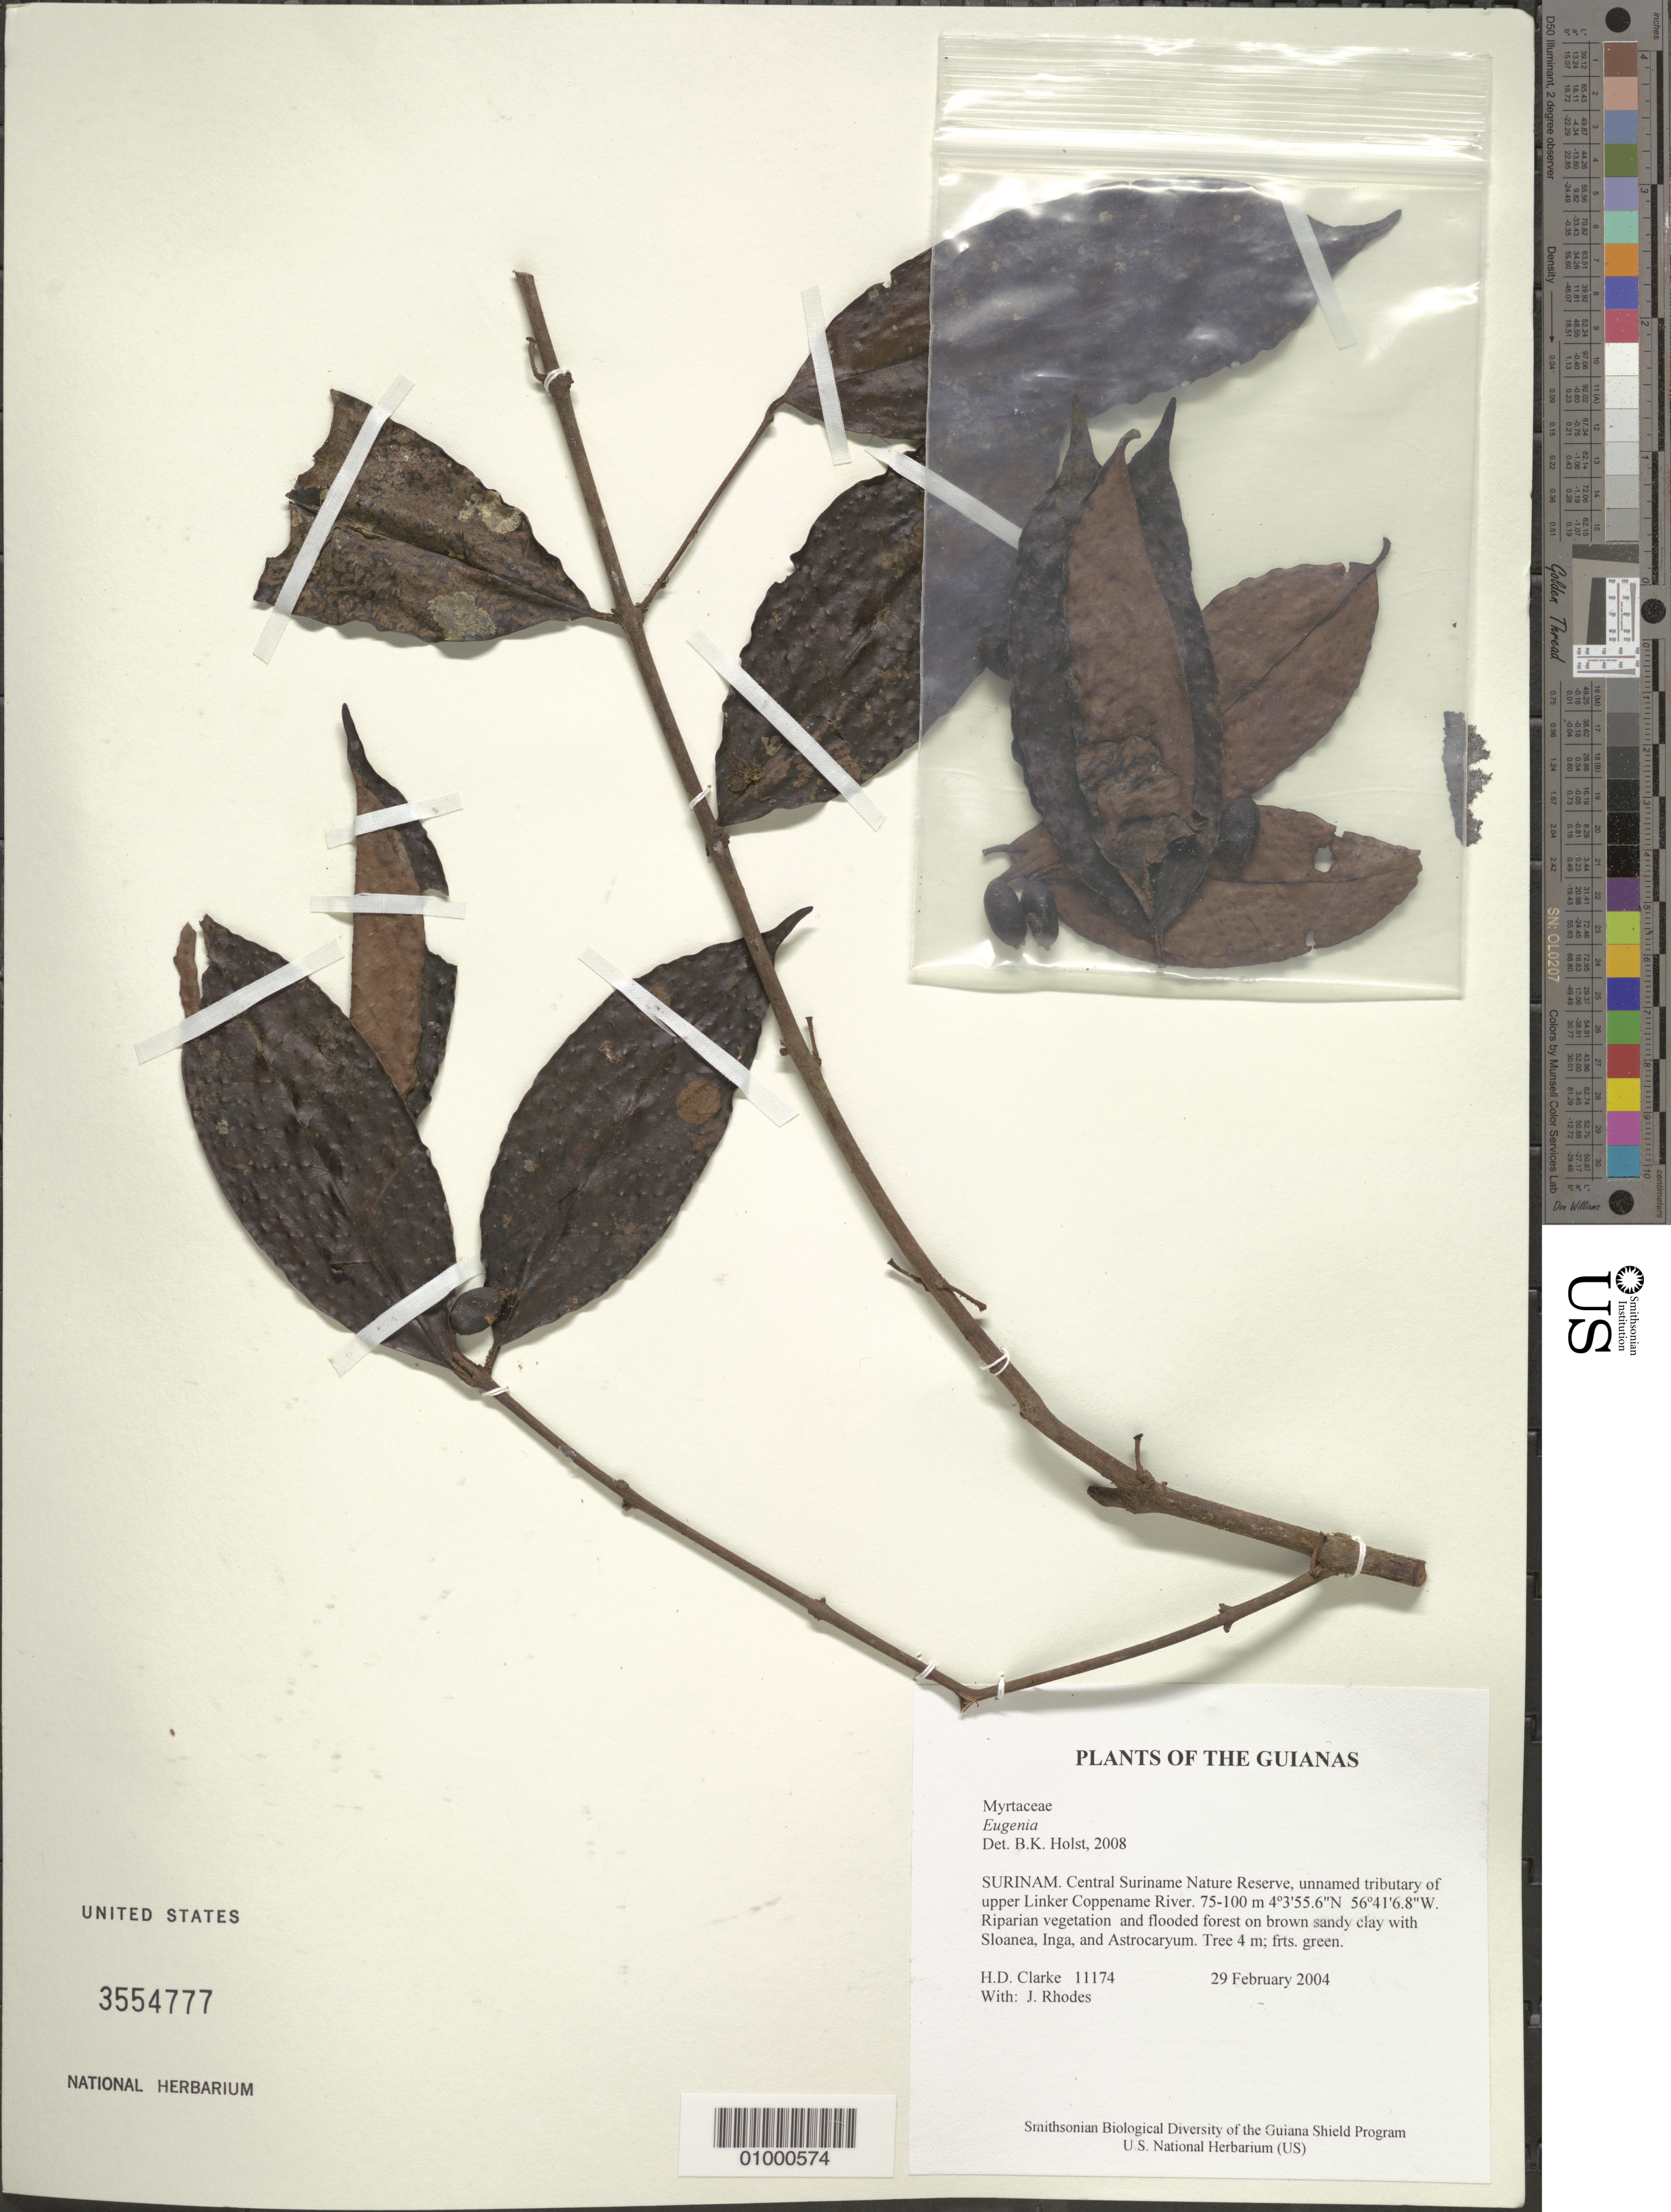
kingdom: Plantae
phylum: Tracheophyta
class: Magnoliopsida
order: Myrtales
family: Myrtaceae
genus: Eugenia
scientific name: Eugenia sp.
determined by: Holst, Bruce K.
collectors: H. D. Clarke & J. Rhodes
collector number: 11174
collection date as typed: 29 February 2004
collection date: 2004-02-29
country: Suriname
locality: Central Suriname Nature Reserve, unnamed tributary of upper Linker Coppename River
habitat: Riparian vegetation and flooded forest on brown sandy clay with Sloanea, Inga, and Astrocaryum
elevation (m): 75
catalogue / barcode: US 3554777